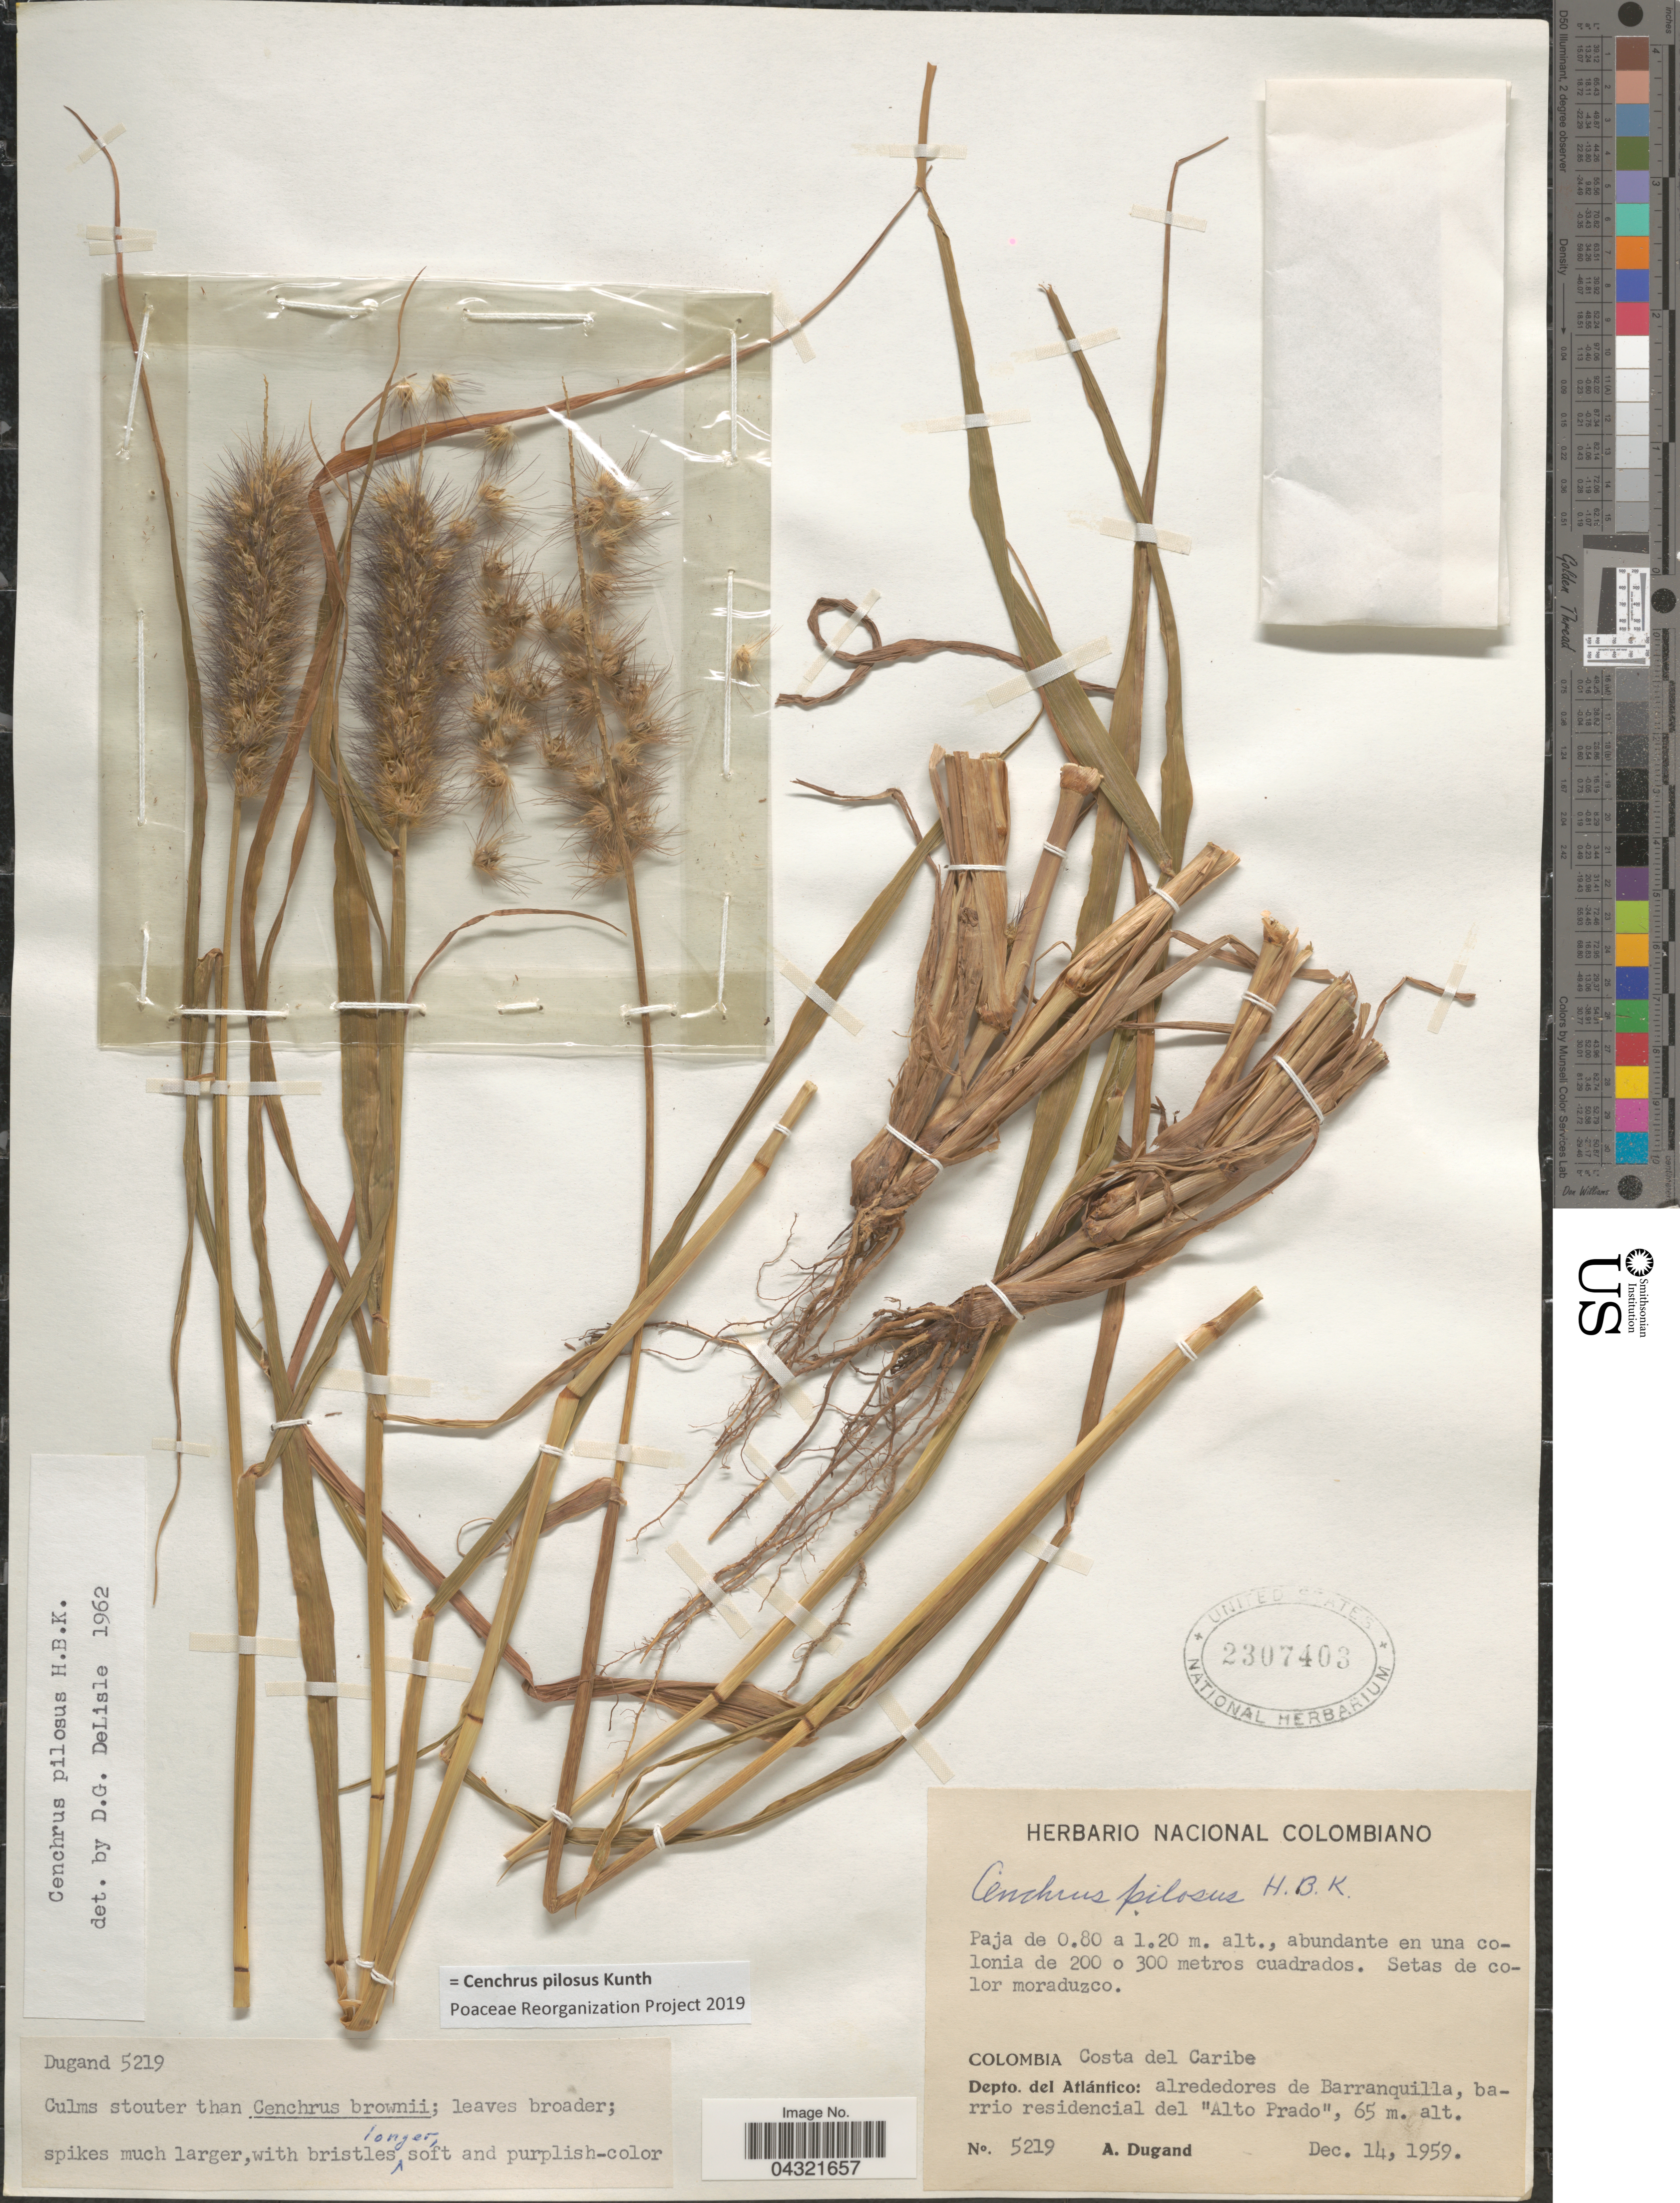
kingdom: Plantae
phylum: Tracheophyta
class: Liliopsida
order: Poales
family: Poaceae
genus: Cenchrus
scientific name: Cenchrus pilosus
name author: Kunth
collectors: A. Dugand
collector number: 5219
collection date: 1959-12-14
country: Colombia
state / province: Atlántico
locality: Costa del Caribe. Depto. del Atlántico: alrededores de Barranquilla, barrio residencial del "Alto Prado".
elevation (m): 65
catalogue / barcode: US 2307403